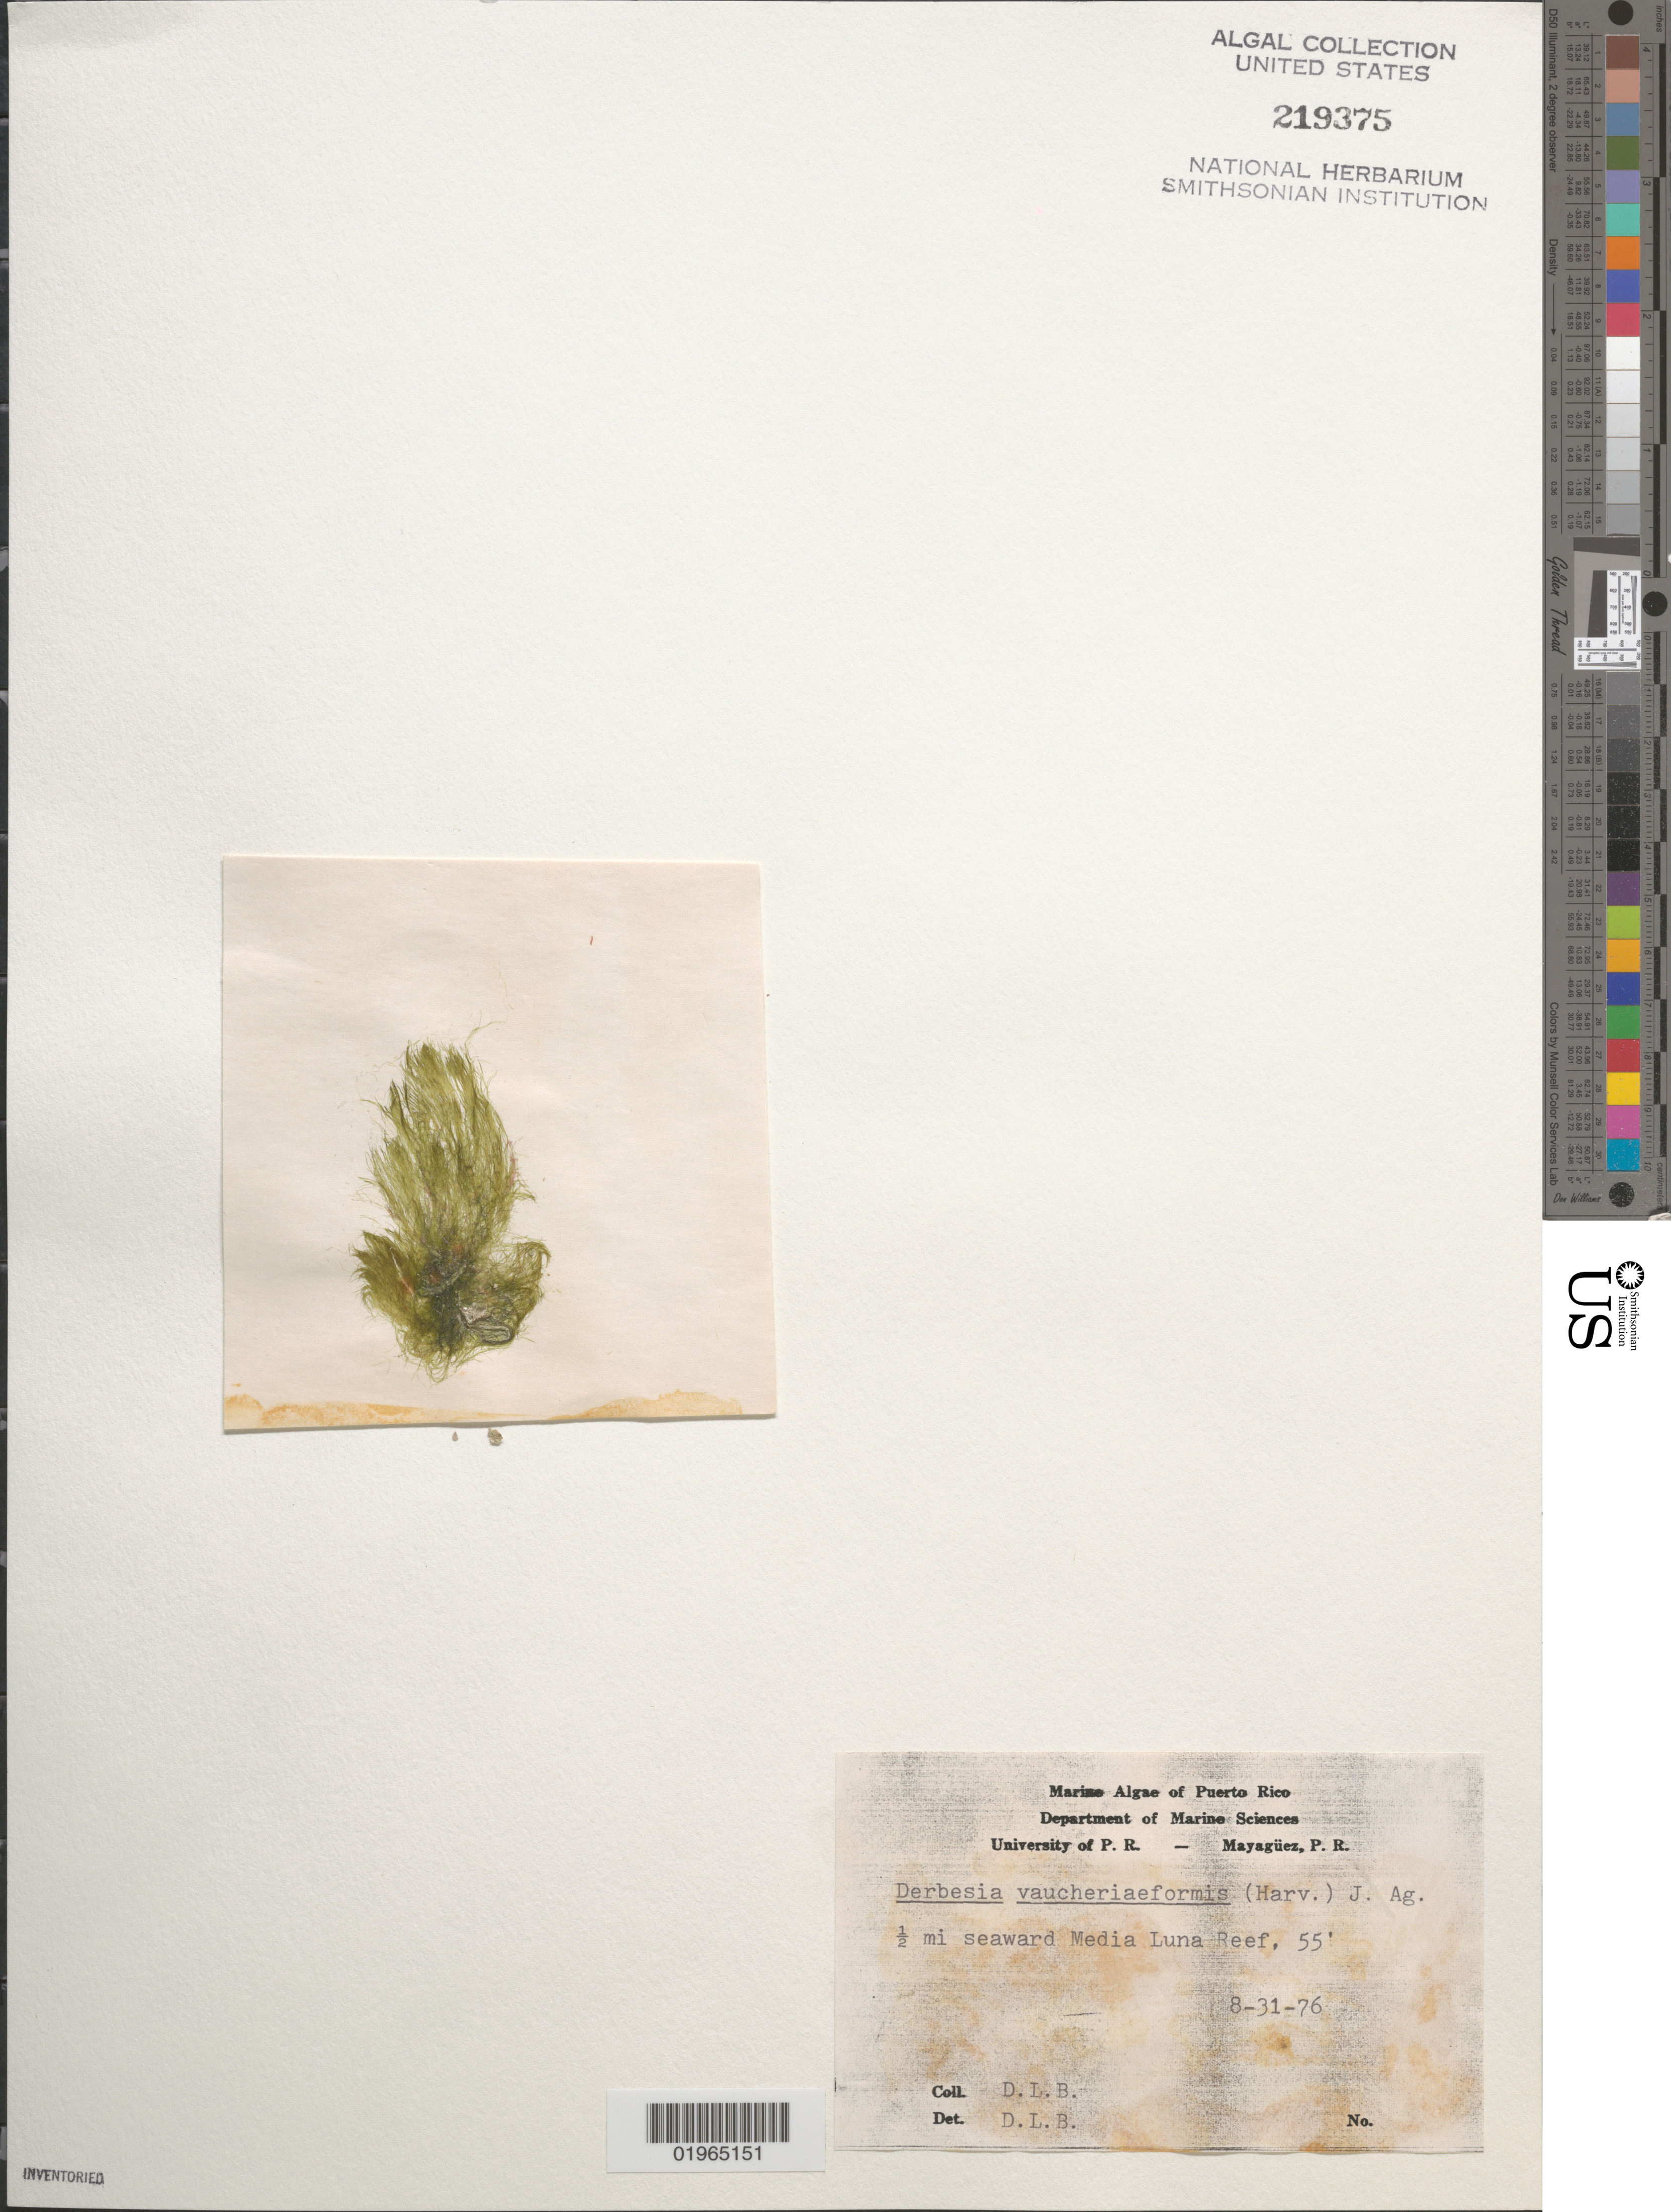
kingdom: Plantae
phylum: Chlorophyta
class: Ulvophyceae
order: Bryopsidales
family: Derbesiaceae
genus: Derbesia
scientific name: Derbesia vaucheriaeformis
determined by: Ballantine, D. L.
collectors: D.L. Ballantine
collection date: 1976-08-31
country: Puerto Rico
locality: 1/2 mi seaward Media Luna Reef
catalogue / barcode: US 219375